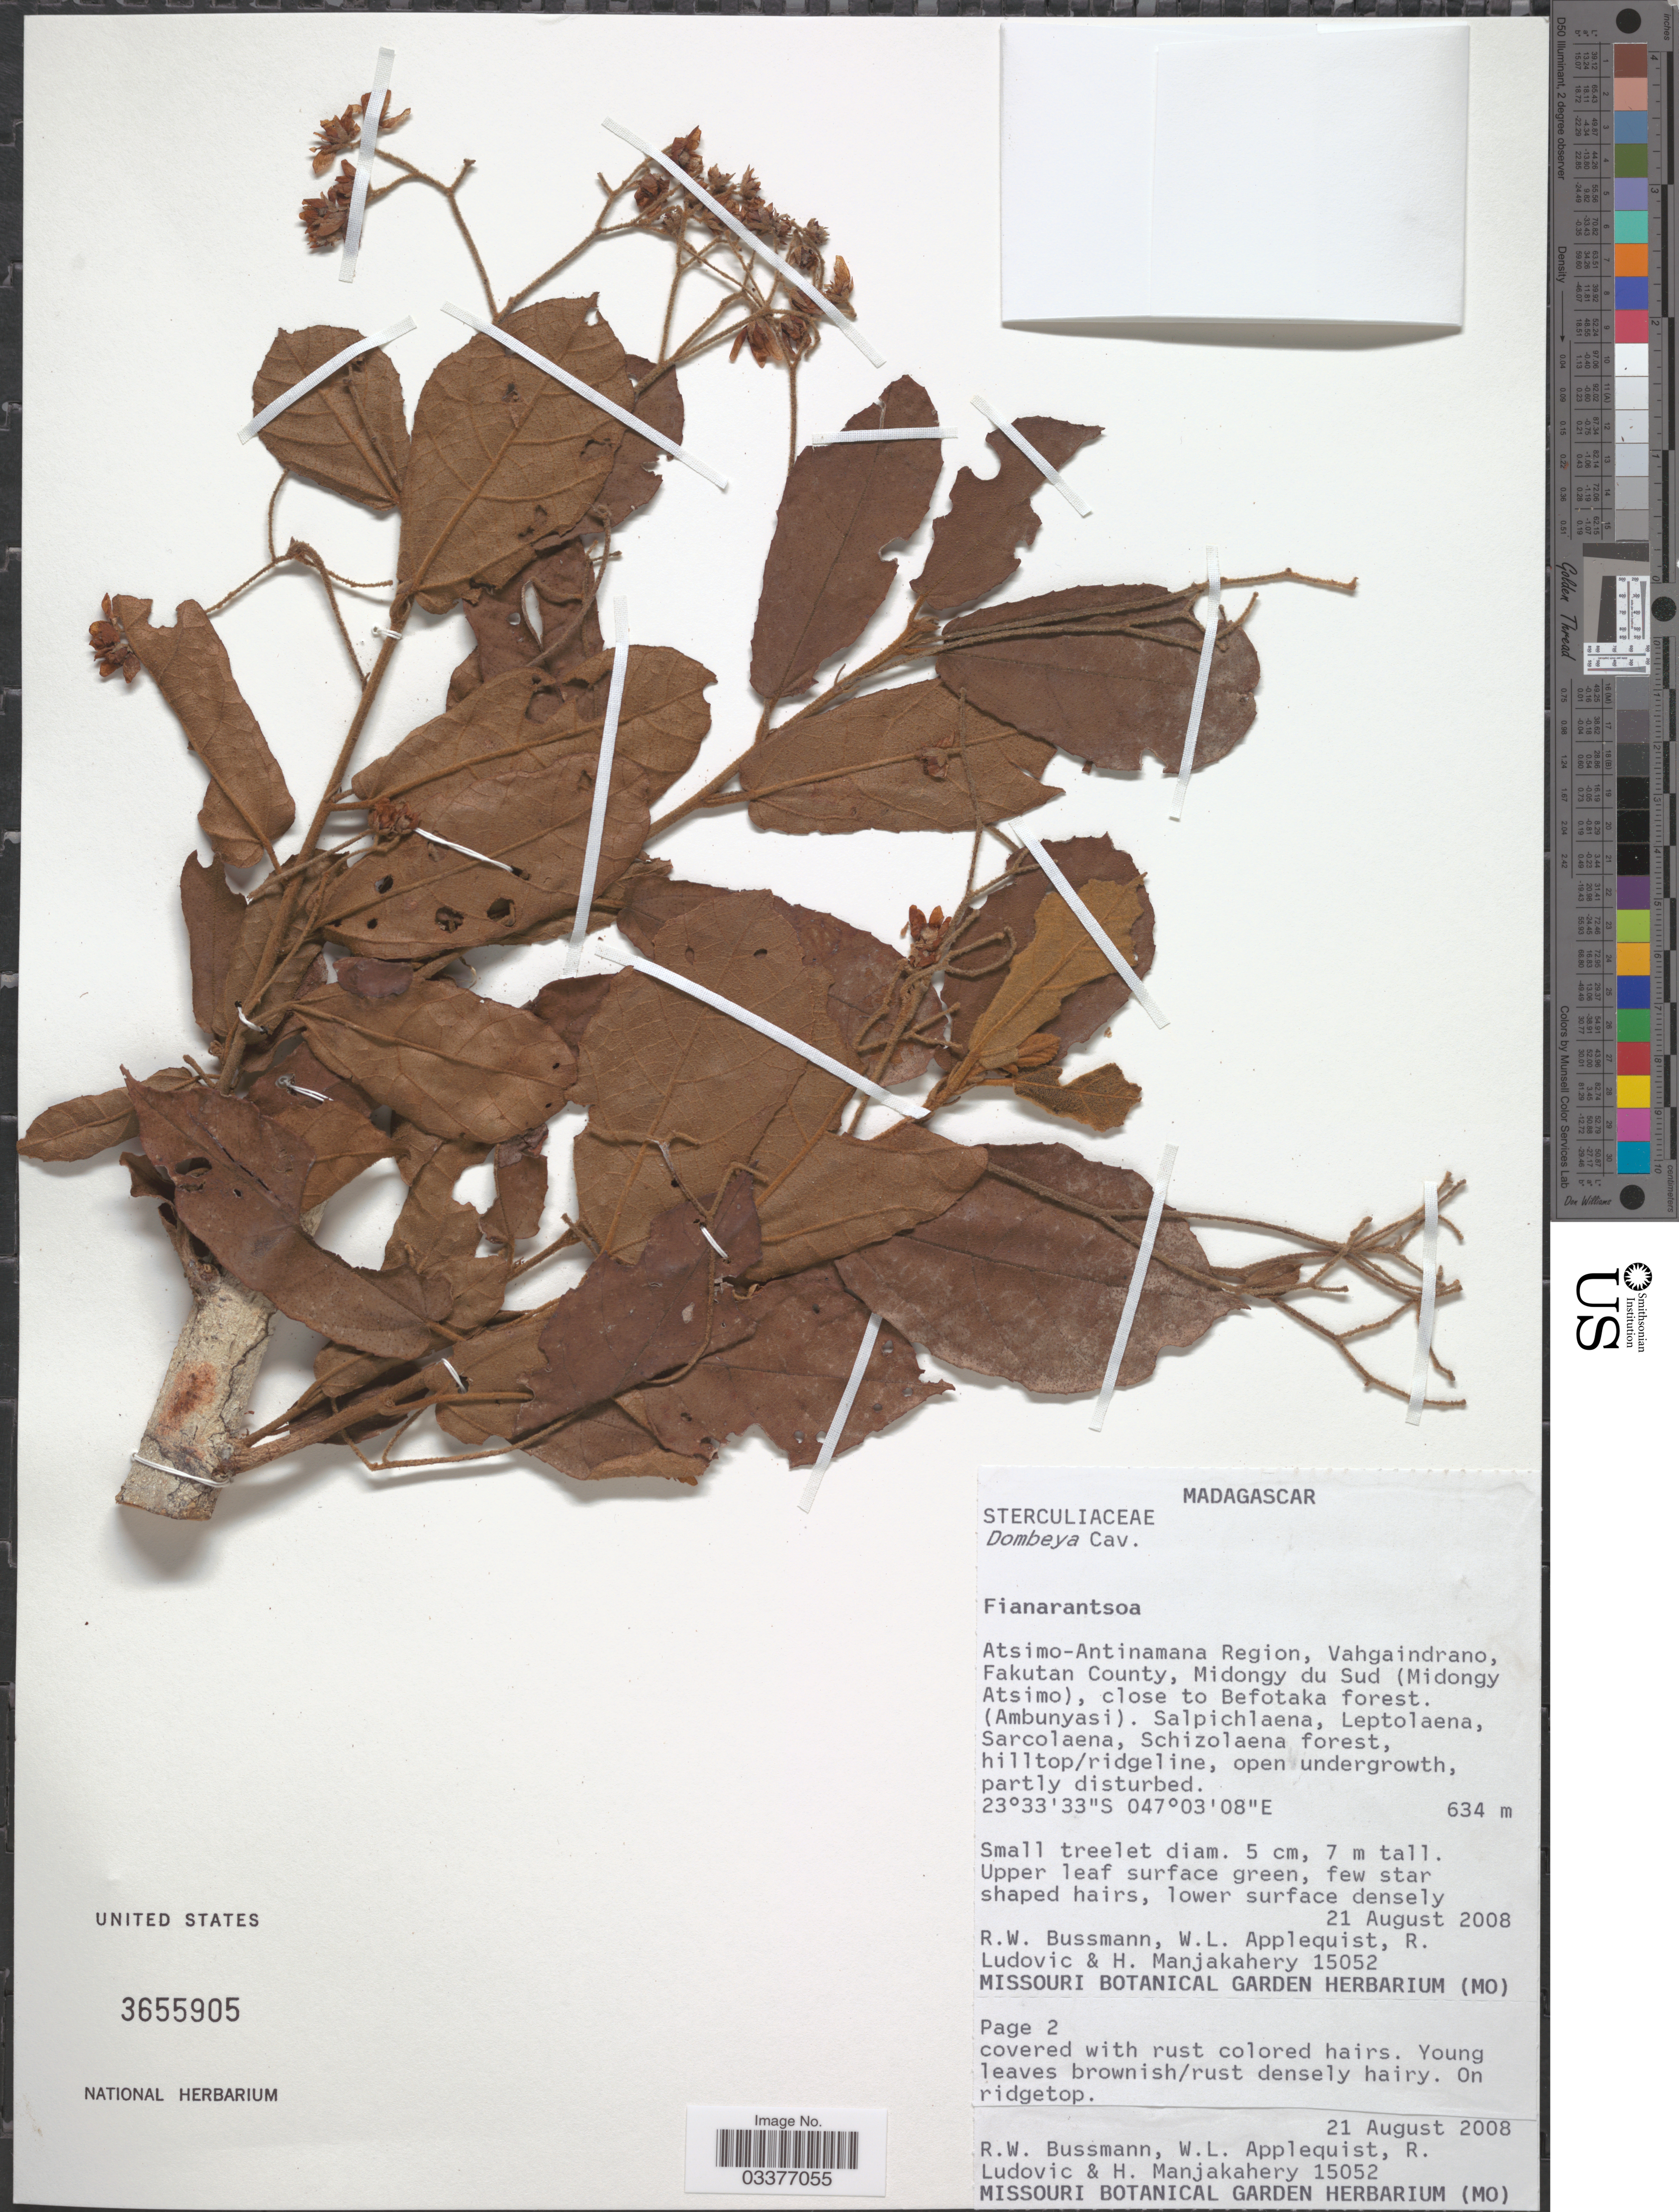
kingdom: Plantae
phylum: Tracheophyta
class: Magnoliopsida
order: Malvales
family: Malvaceae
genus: Dombeya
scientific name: Dombeya sp.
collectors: R. W. Bussmann, W. Applequist, R. Ludovic & H. N. Manjakahery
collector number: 15052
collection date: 2008-08-21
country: Madagascar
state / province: Atsimo-Atsinanana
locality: Atsimo-Antinamana Region, Vahgaindrano, Fakutan County, Midongy du Sud (Midongy Atsimo), close to Befotaka forest.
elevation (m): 634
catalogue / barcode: US 3655905